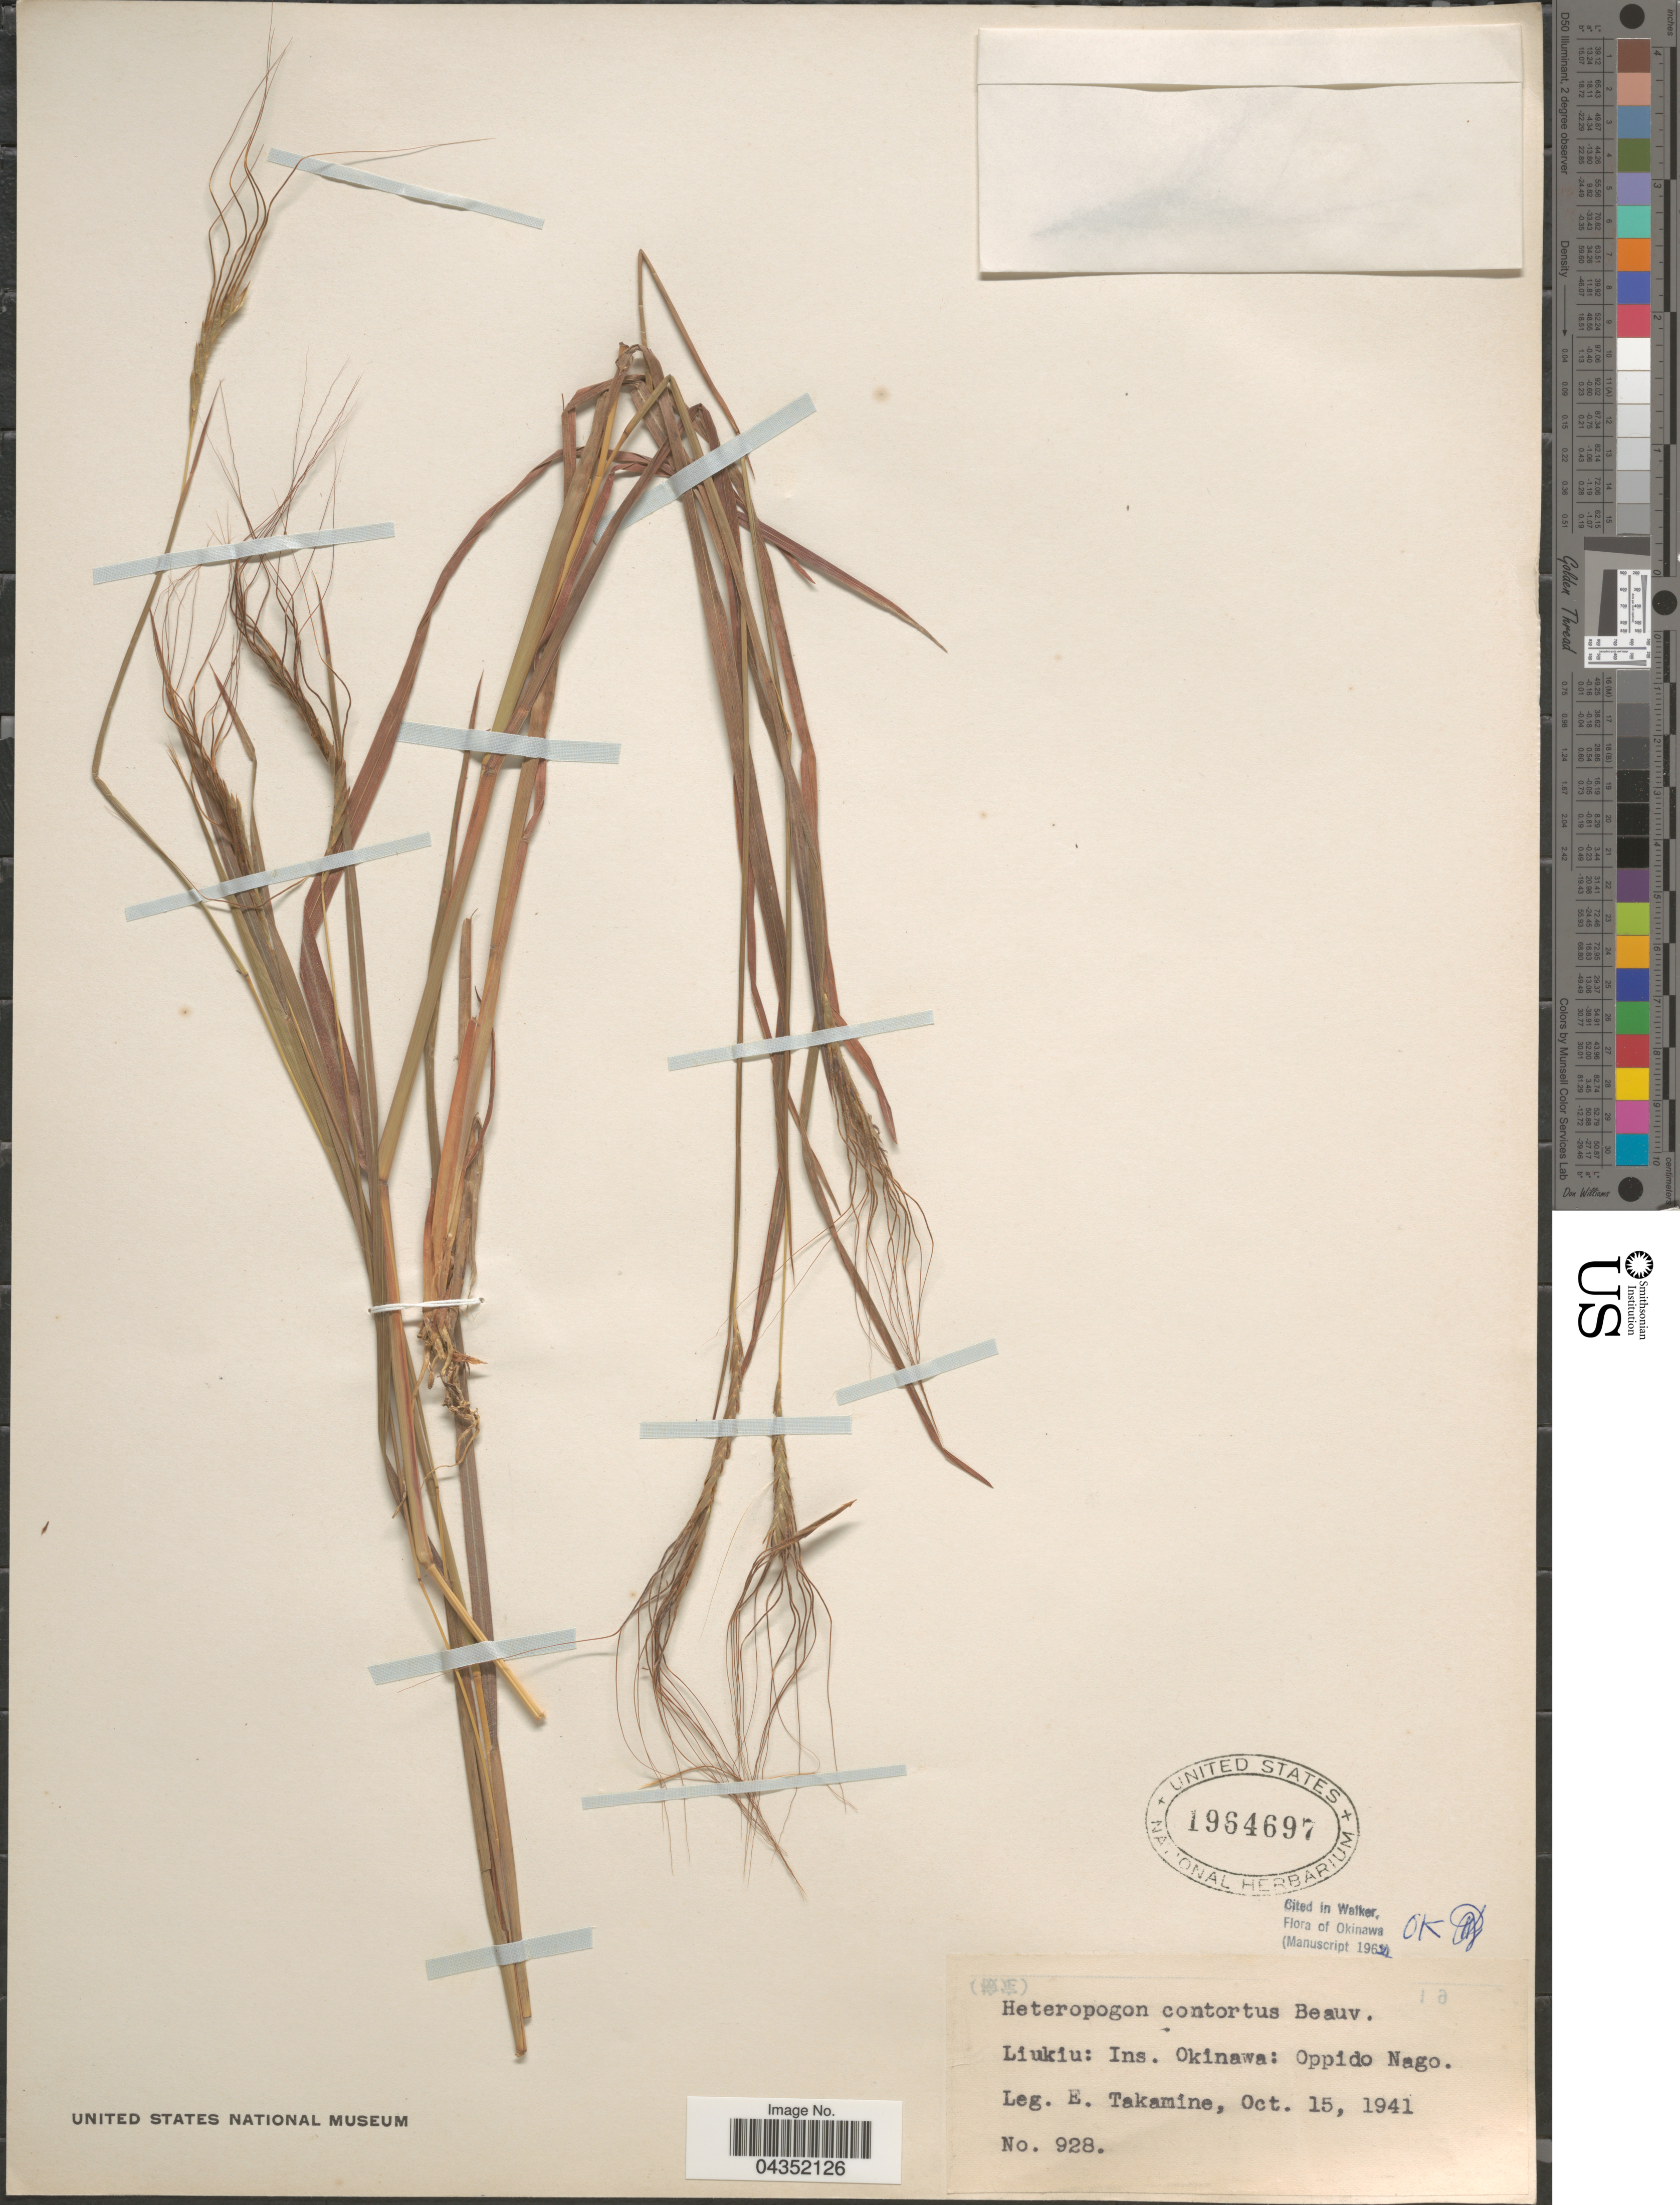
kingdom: Plantae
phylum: Tracheophyta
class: Liliopsida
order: Poales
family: Poaceae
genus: Heteropogon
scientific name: Heteropogon contortus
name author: (L.) P. Beauv. ex Roem. & Schult.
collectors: E. Takamine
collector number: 928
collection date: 1941-10-15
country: Japan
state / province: Okinawa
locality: Liukiu: Ins. Okinawa: Oppido Nago.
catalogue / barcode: US 1964697